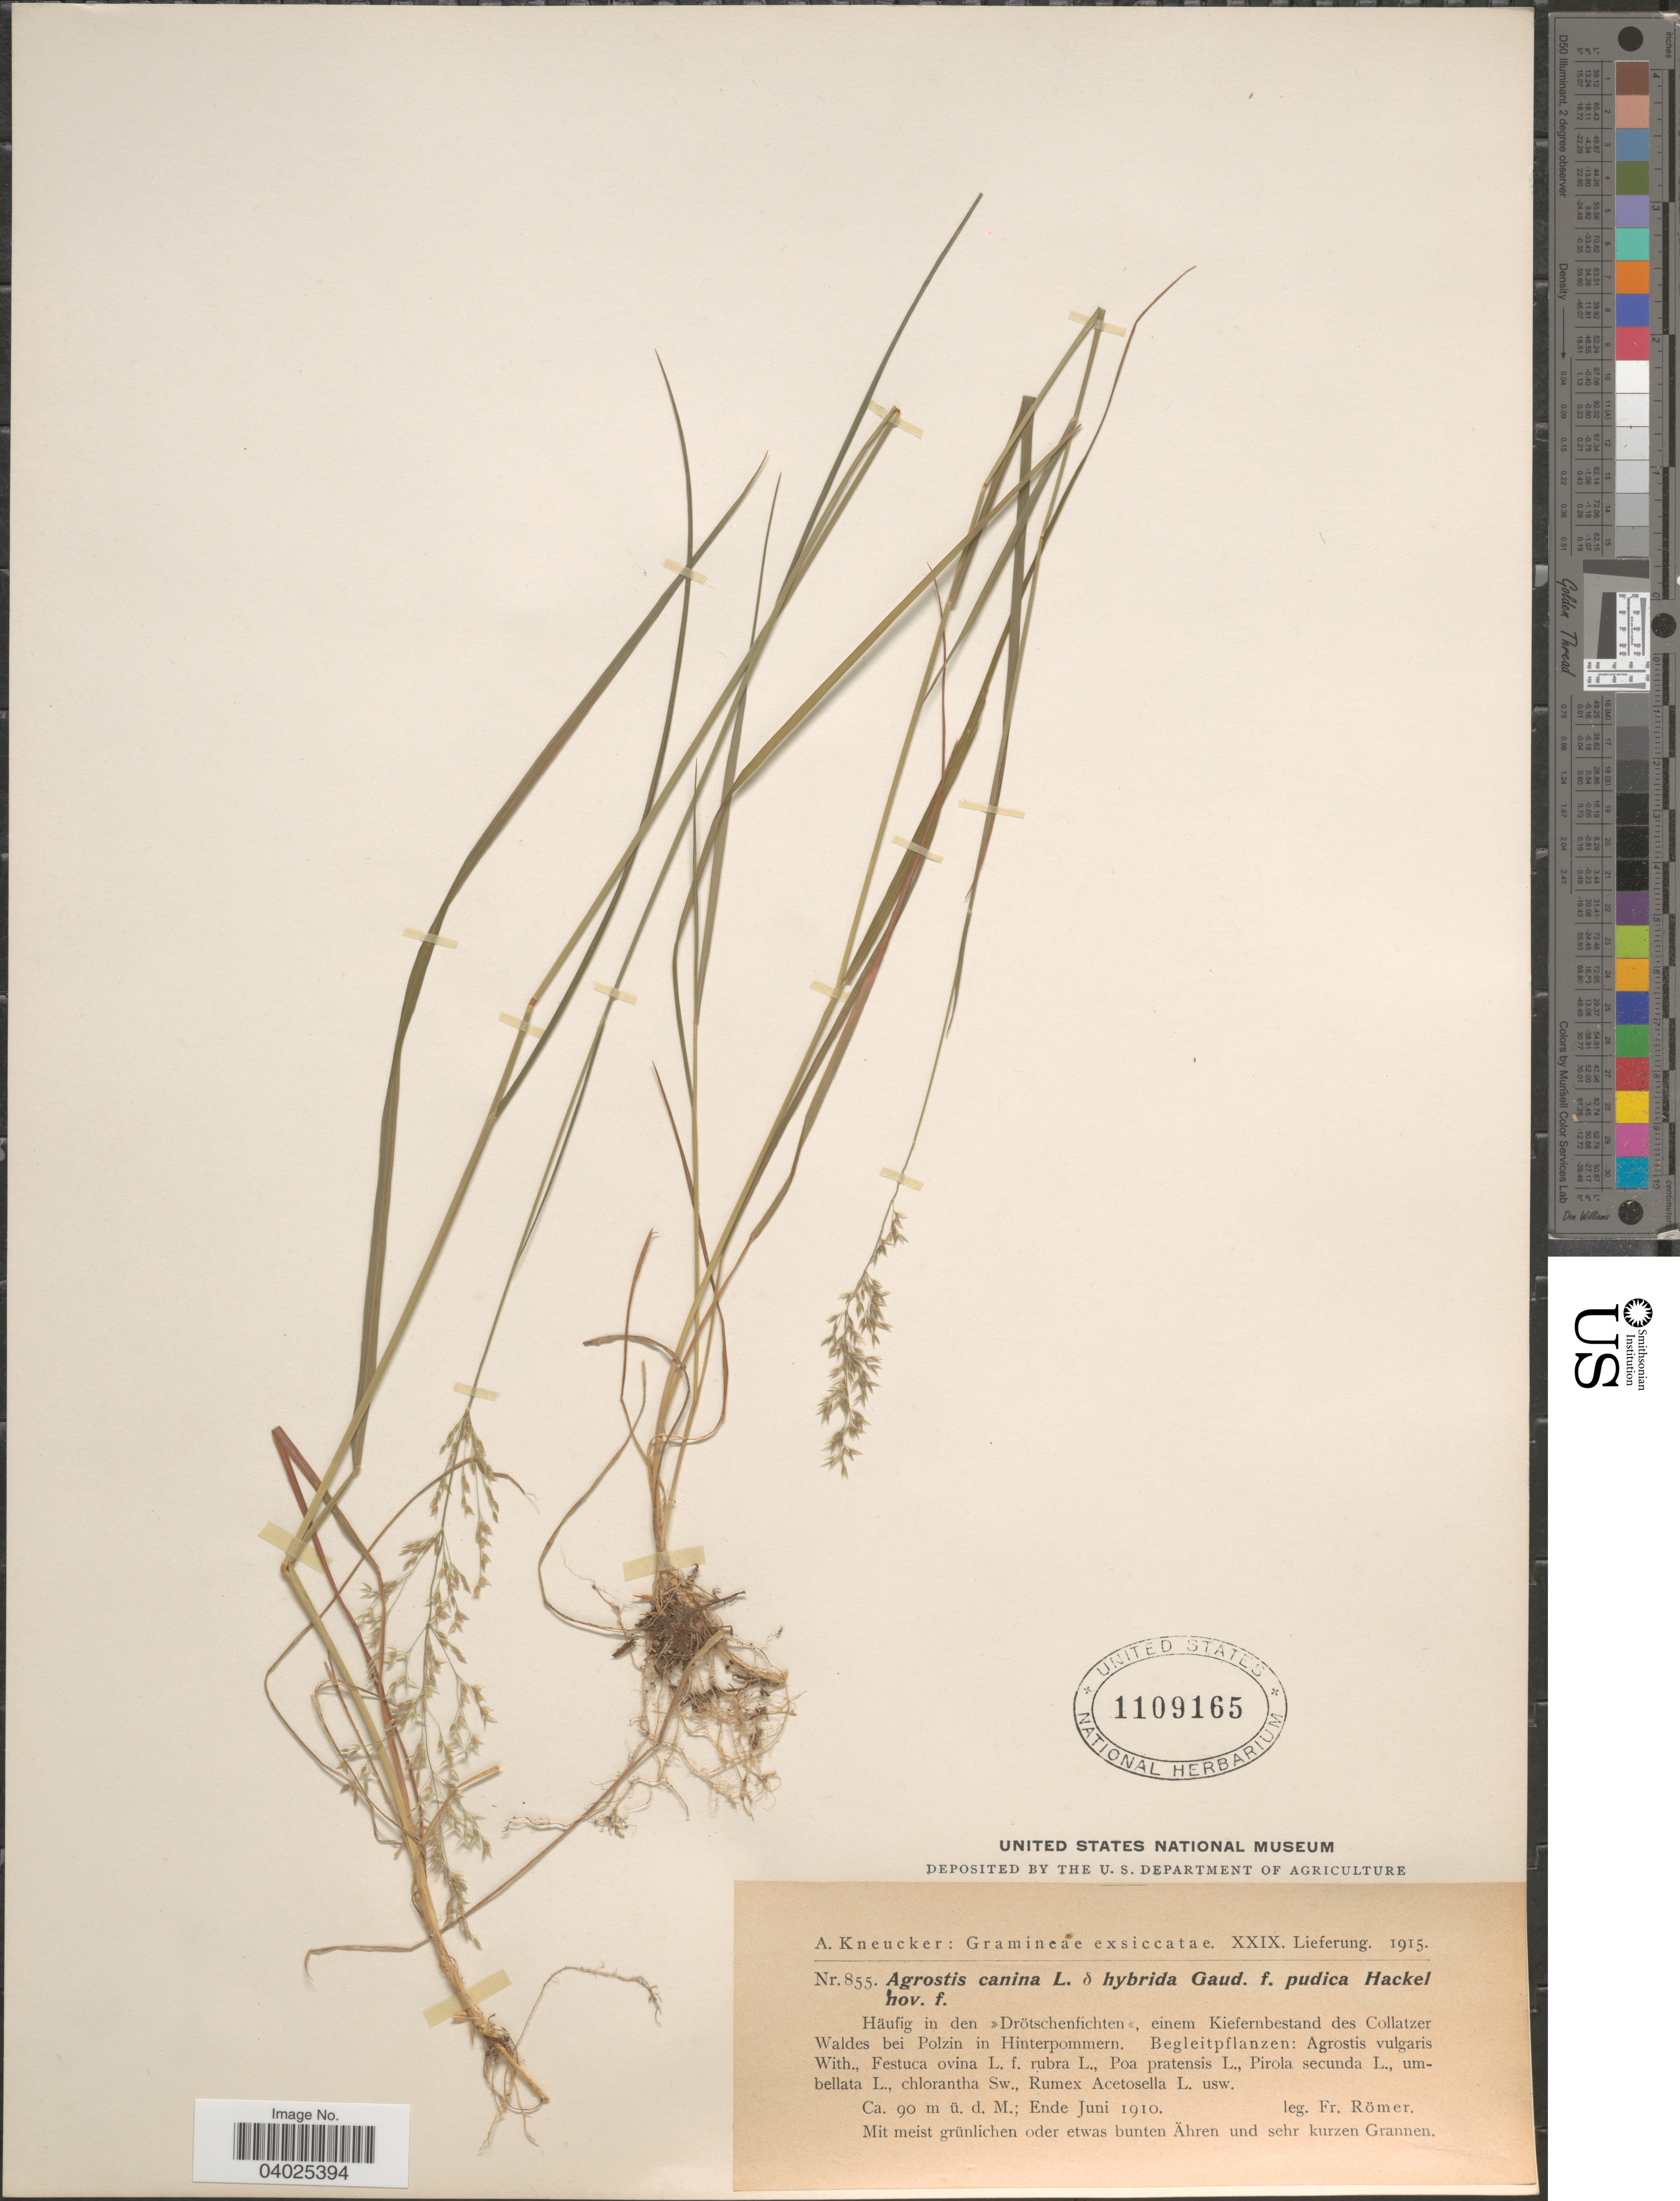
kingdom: Plantae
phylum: Tracheophyta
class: Liliopsida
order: Poales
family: Poaceae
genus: Agrostis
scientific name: Agrostis canina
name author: L.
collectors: F. Römer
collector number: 855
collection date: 1910-06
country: Poland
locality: Häufig in den »Drötschenfichten«, einem Kiefernbestand des Collatzer Waldes bei Polzin in Hinterpommern.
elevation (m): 90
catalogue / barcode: US 1109165